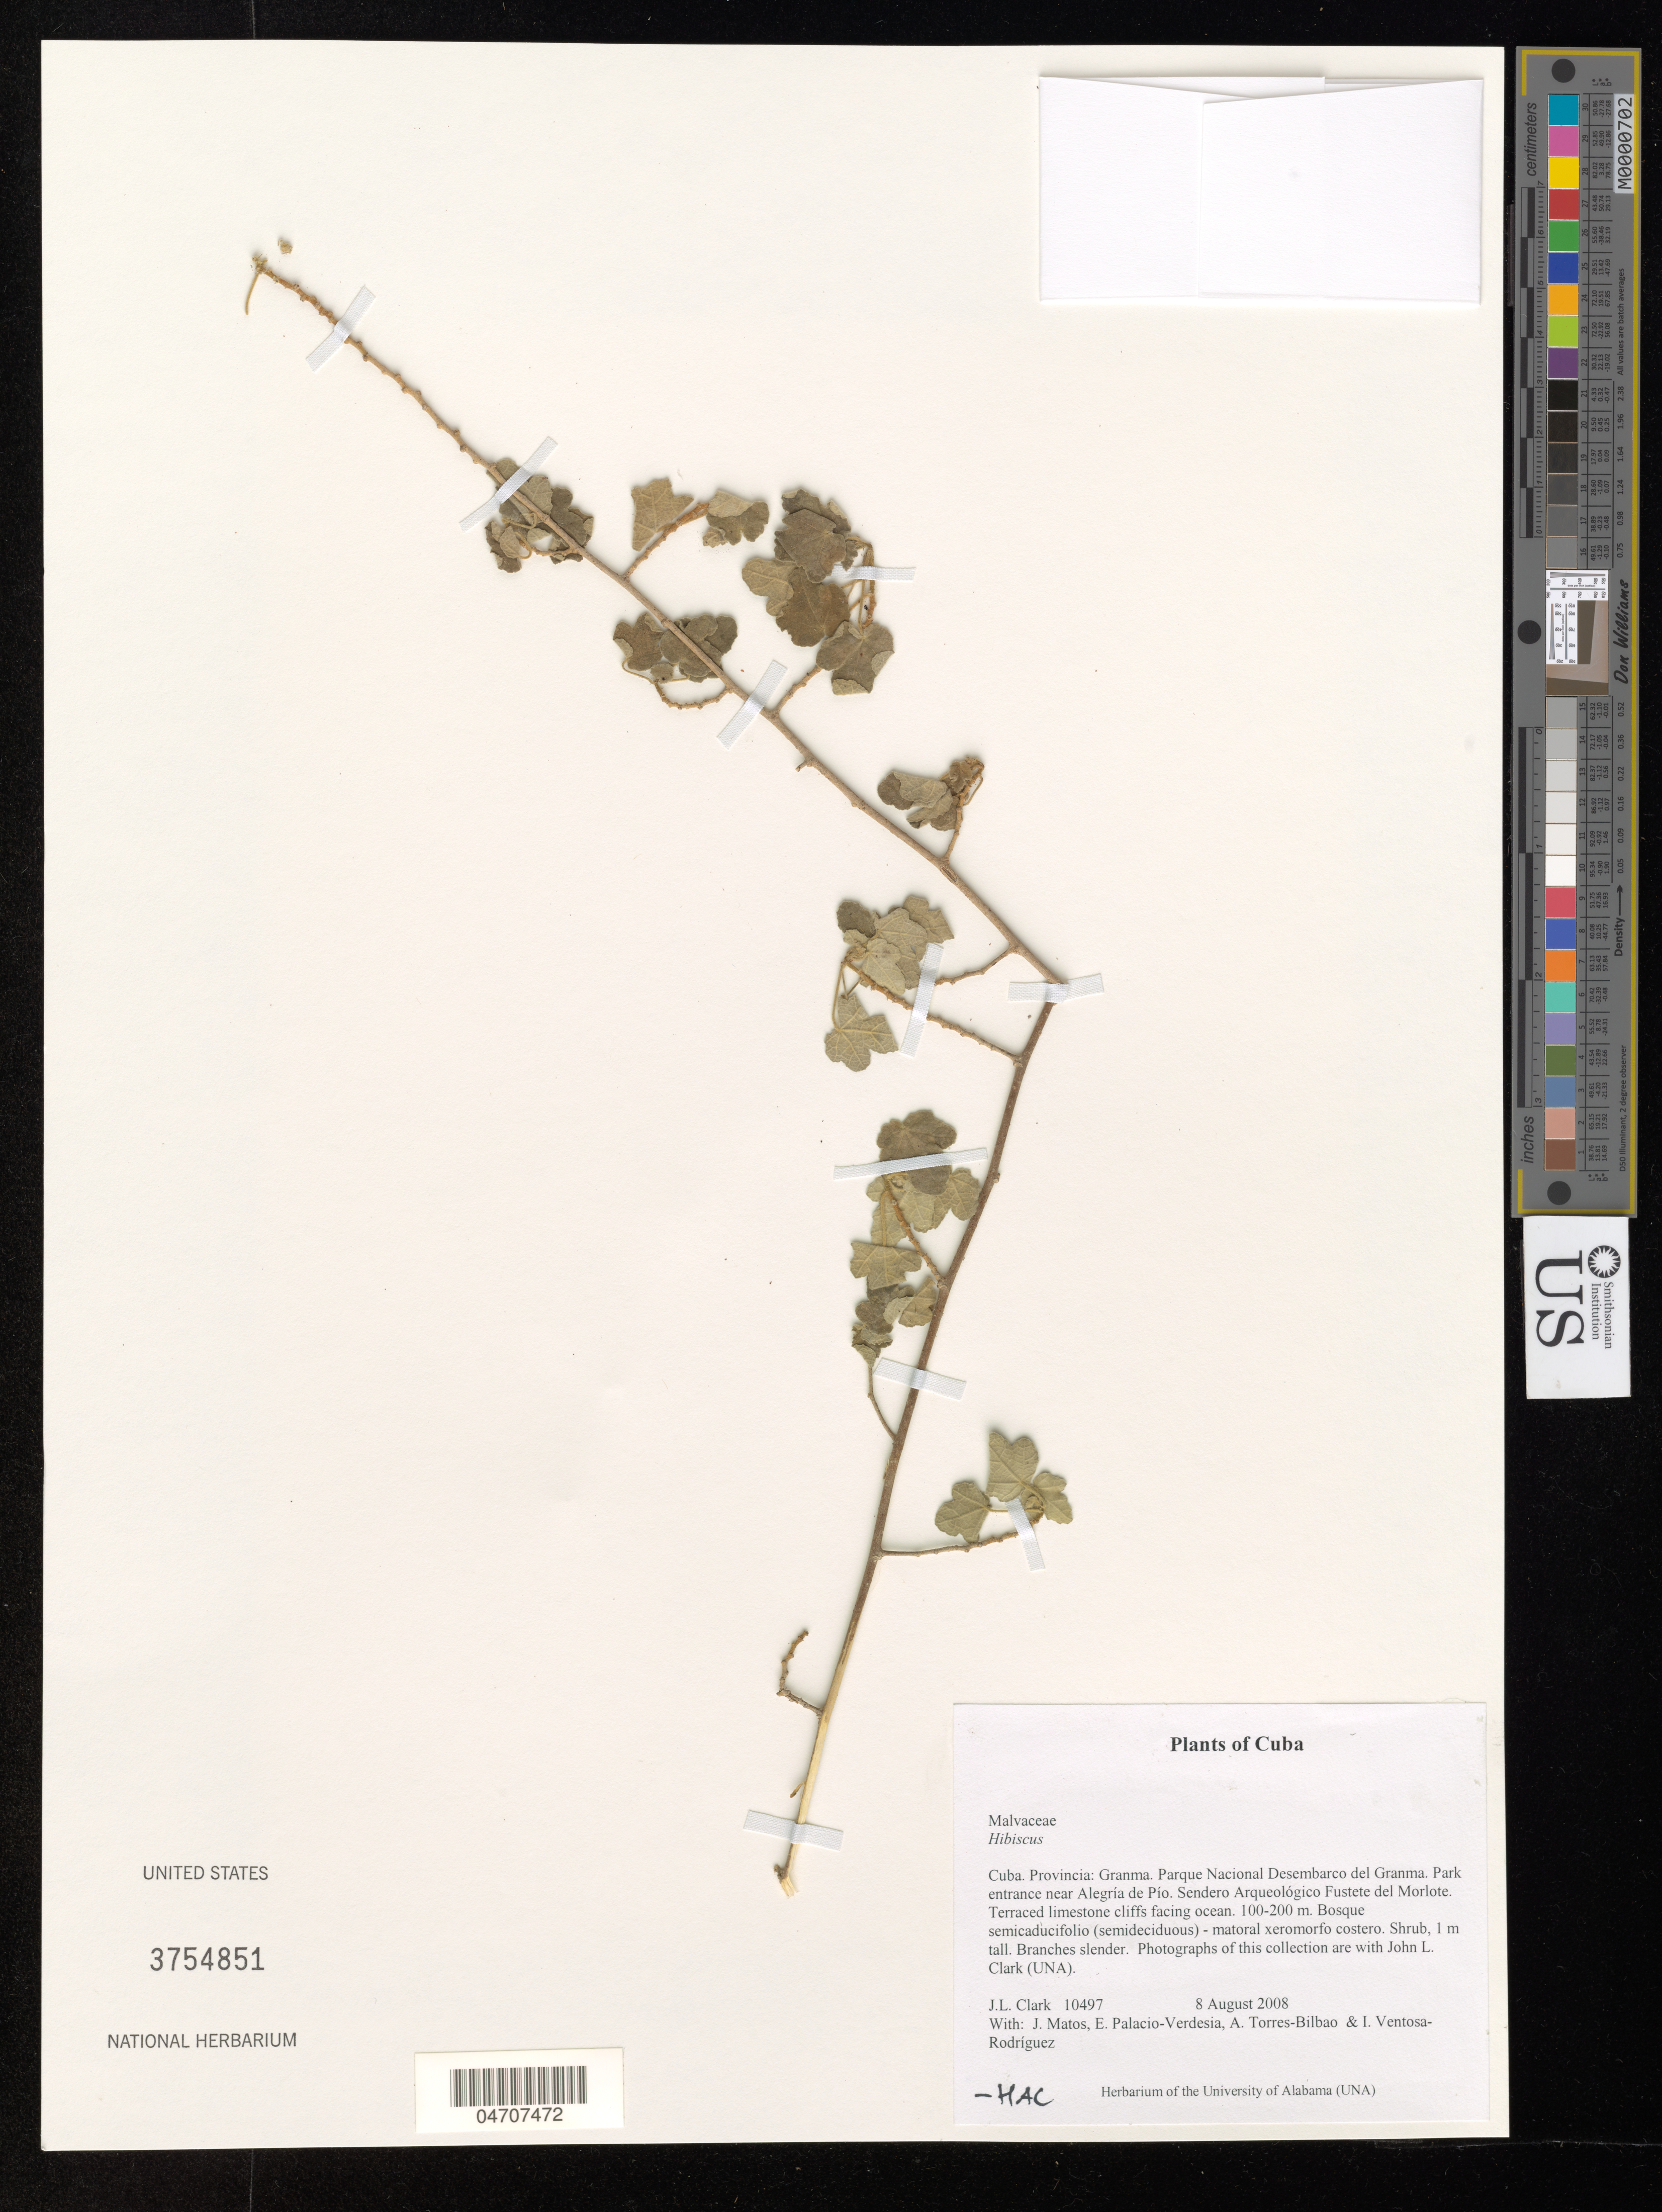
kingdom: Plantae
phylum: Tracheophyta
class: Magnoliopsida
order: Malvales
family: Malvaceae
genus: Hibiscus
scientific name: Hibiscus sp.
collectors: J. L. Clark, J. Matos, E. Palacio-Verdesia & A. Torres-Bilbao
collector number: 10497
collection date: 2008-08-08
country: Cuba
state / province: Granma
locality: Parque Nacional Desembarco del Granma. Park entrance near Alegría de Pío. Sendero Arquelógico Fustete del Morlote. Terraced limestone cliffs facing ocean.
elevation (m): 100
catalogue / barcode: US 3754851